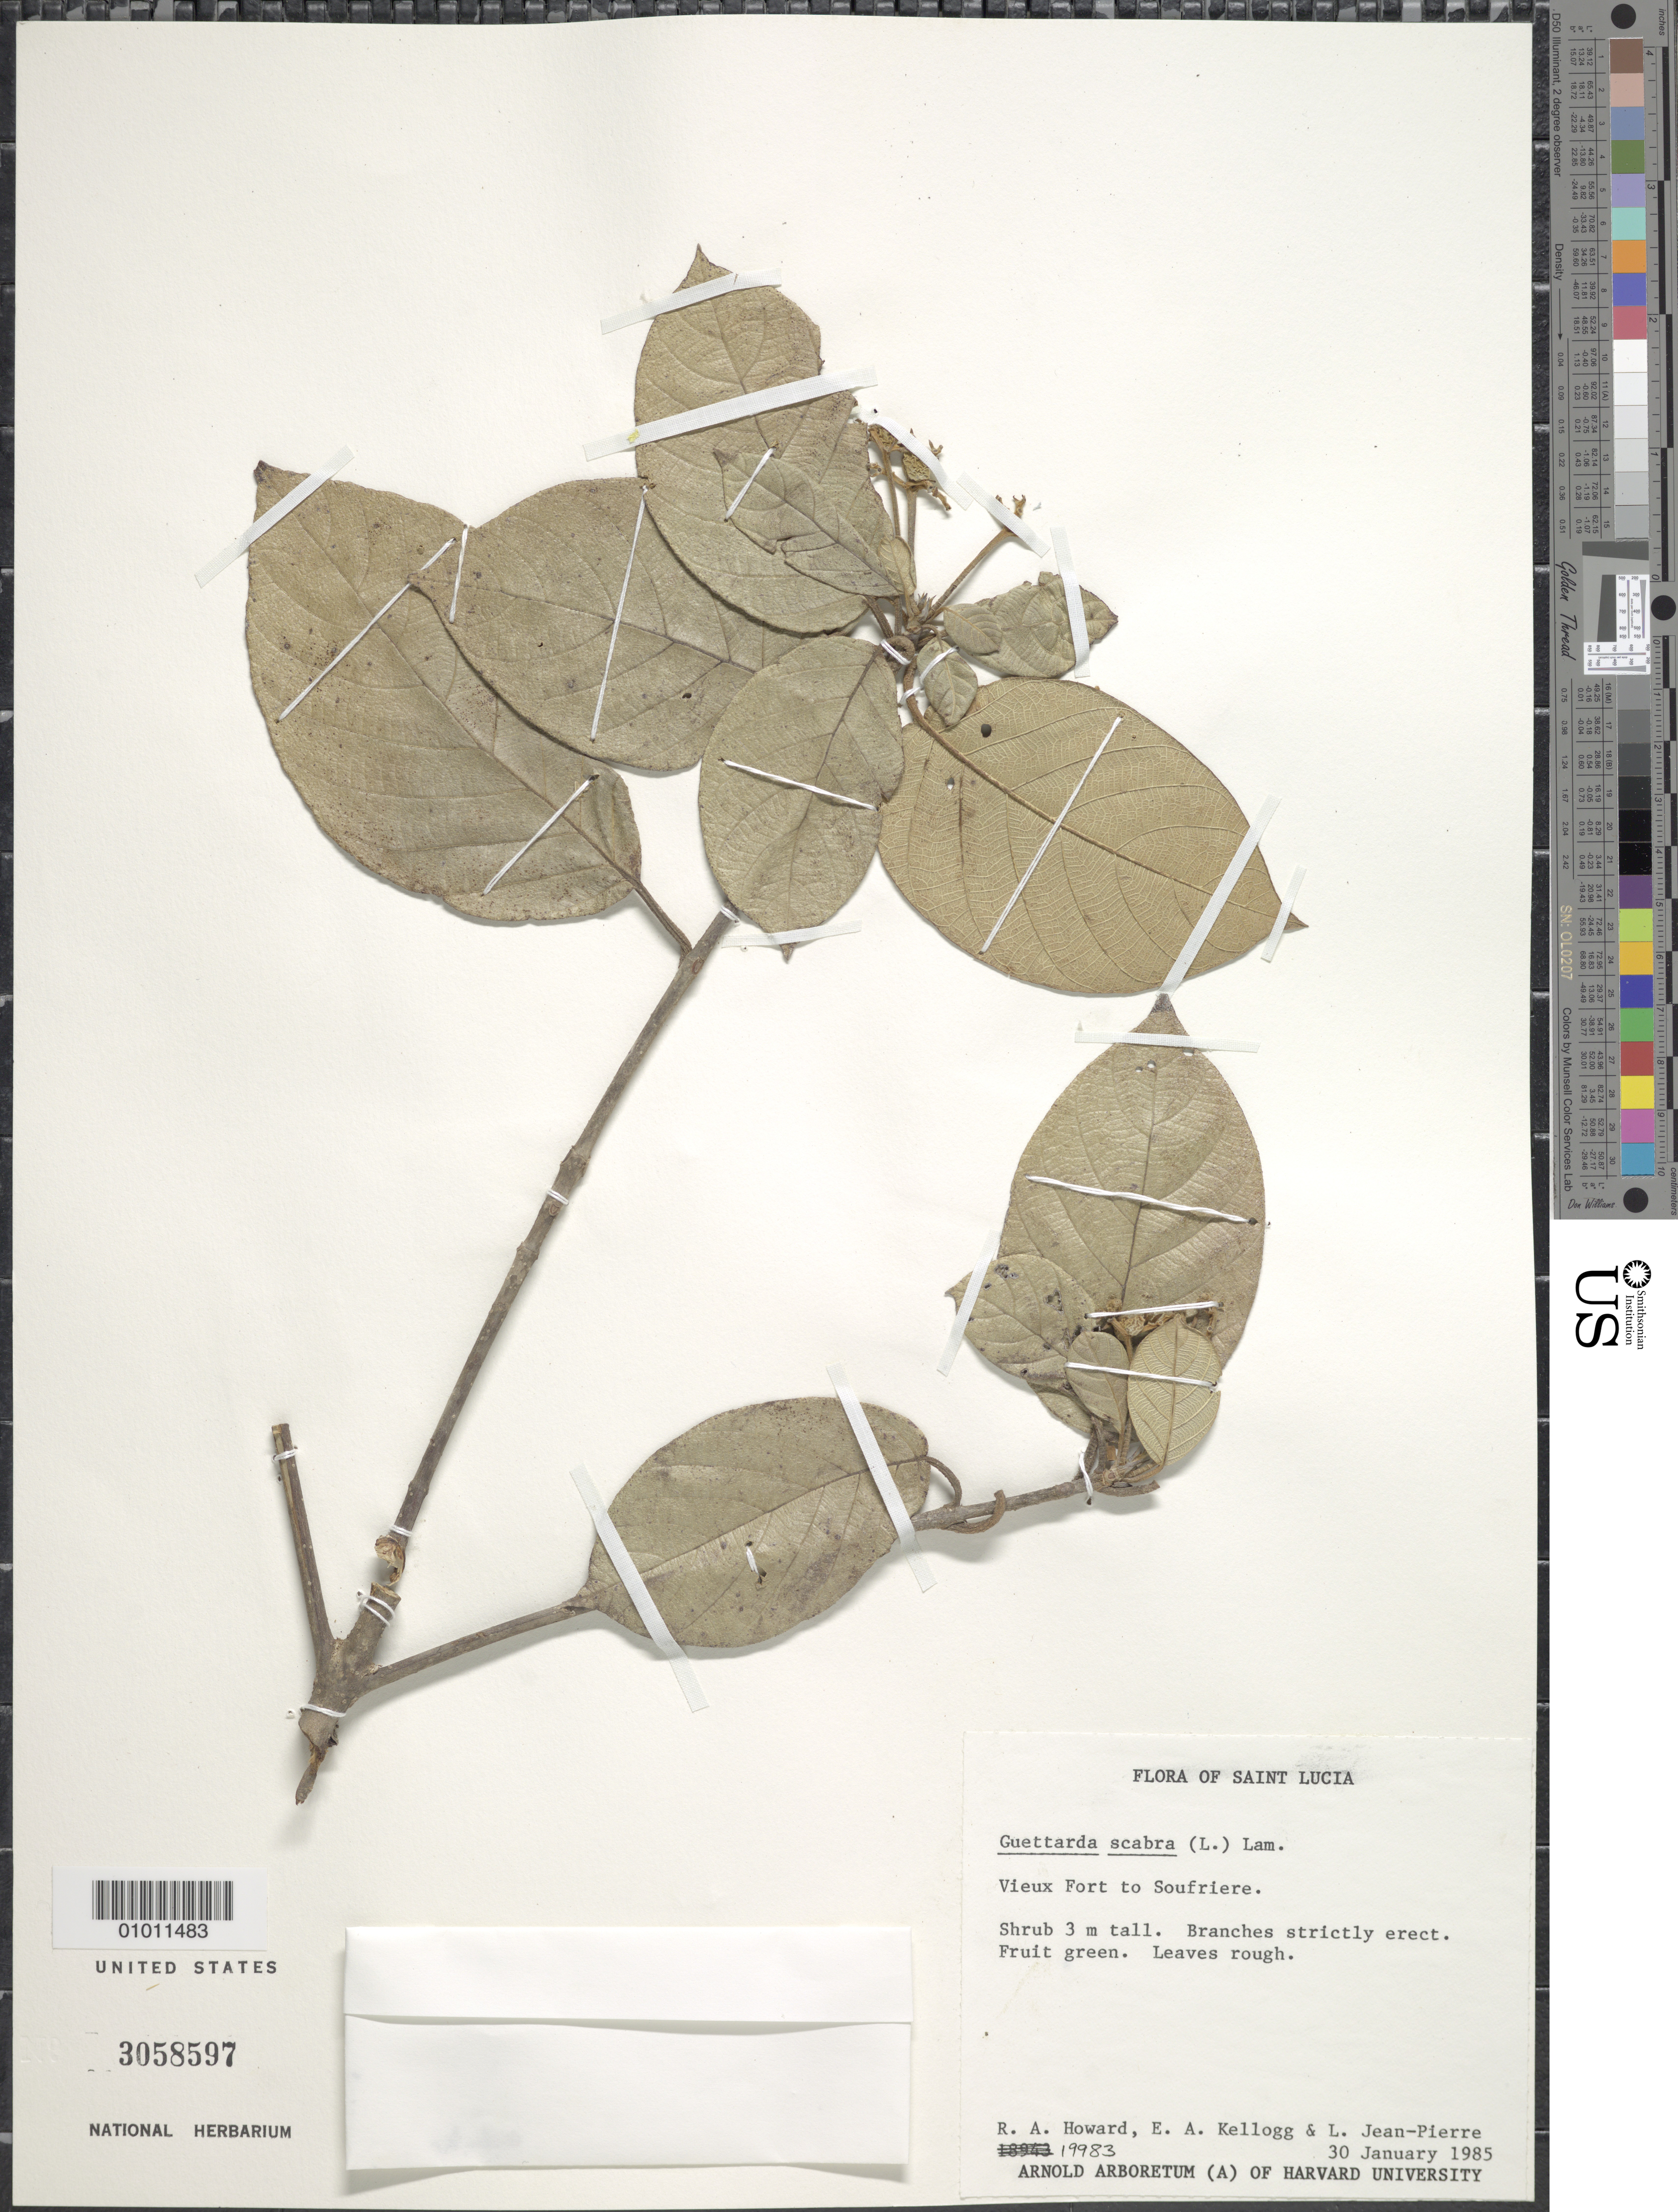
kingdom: Plantae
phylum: Tracheophyta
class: Magnoliopsida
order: Gentianales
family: Rubiaceae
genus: Guettarda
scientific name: Guettarda scabra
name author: (L.) Vent.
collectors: R. A. Howard, E. A. Kellogg & L. L. Jean-Pierre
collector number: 19983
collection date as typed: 30 Jan 1985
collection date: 1985-01-30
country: St. Lucia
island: St. Lucia I.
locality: Vieux Fort to Soufriere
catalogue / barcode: US 3058587